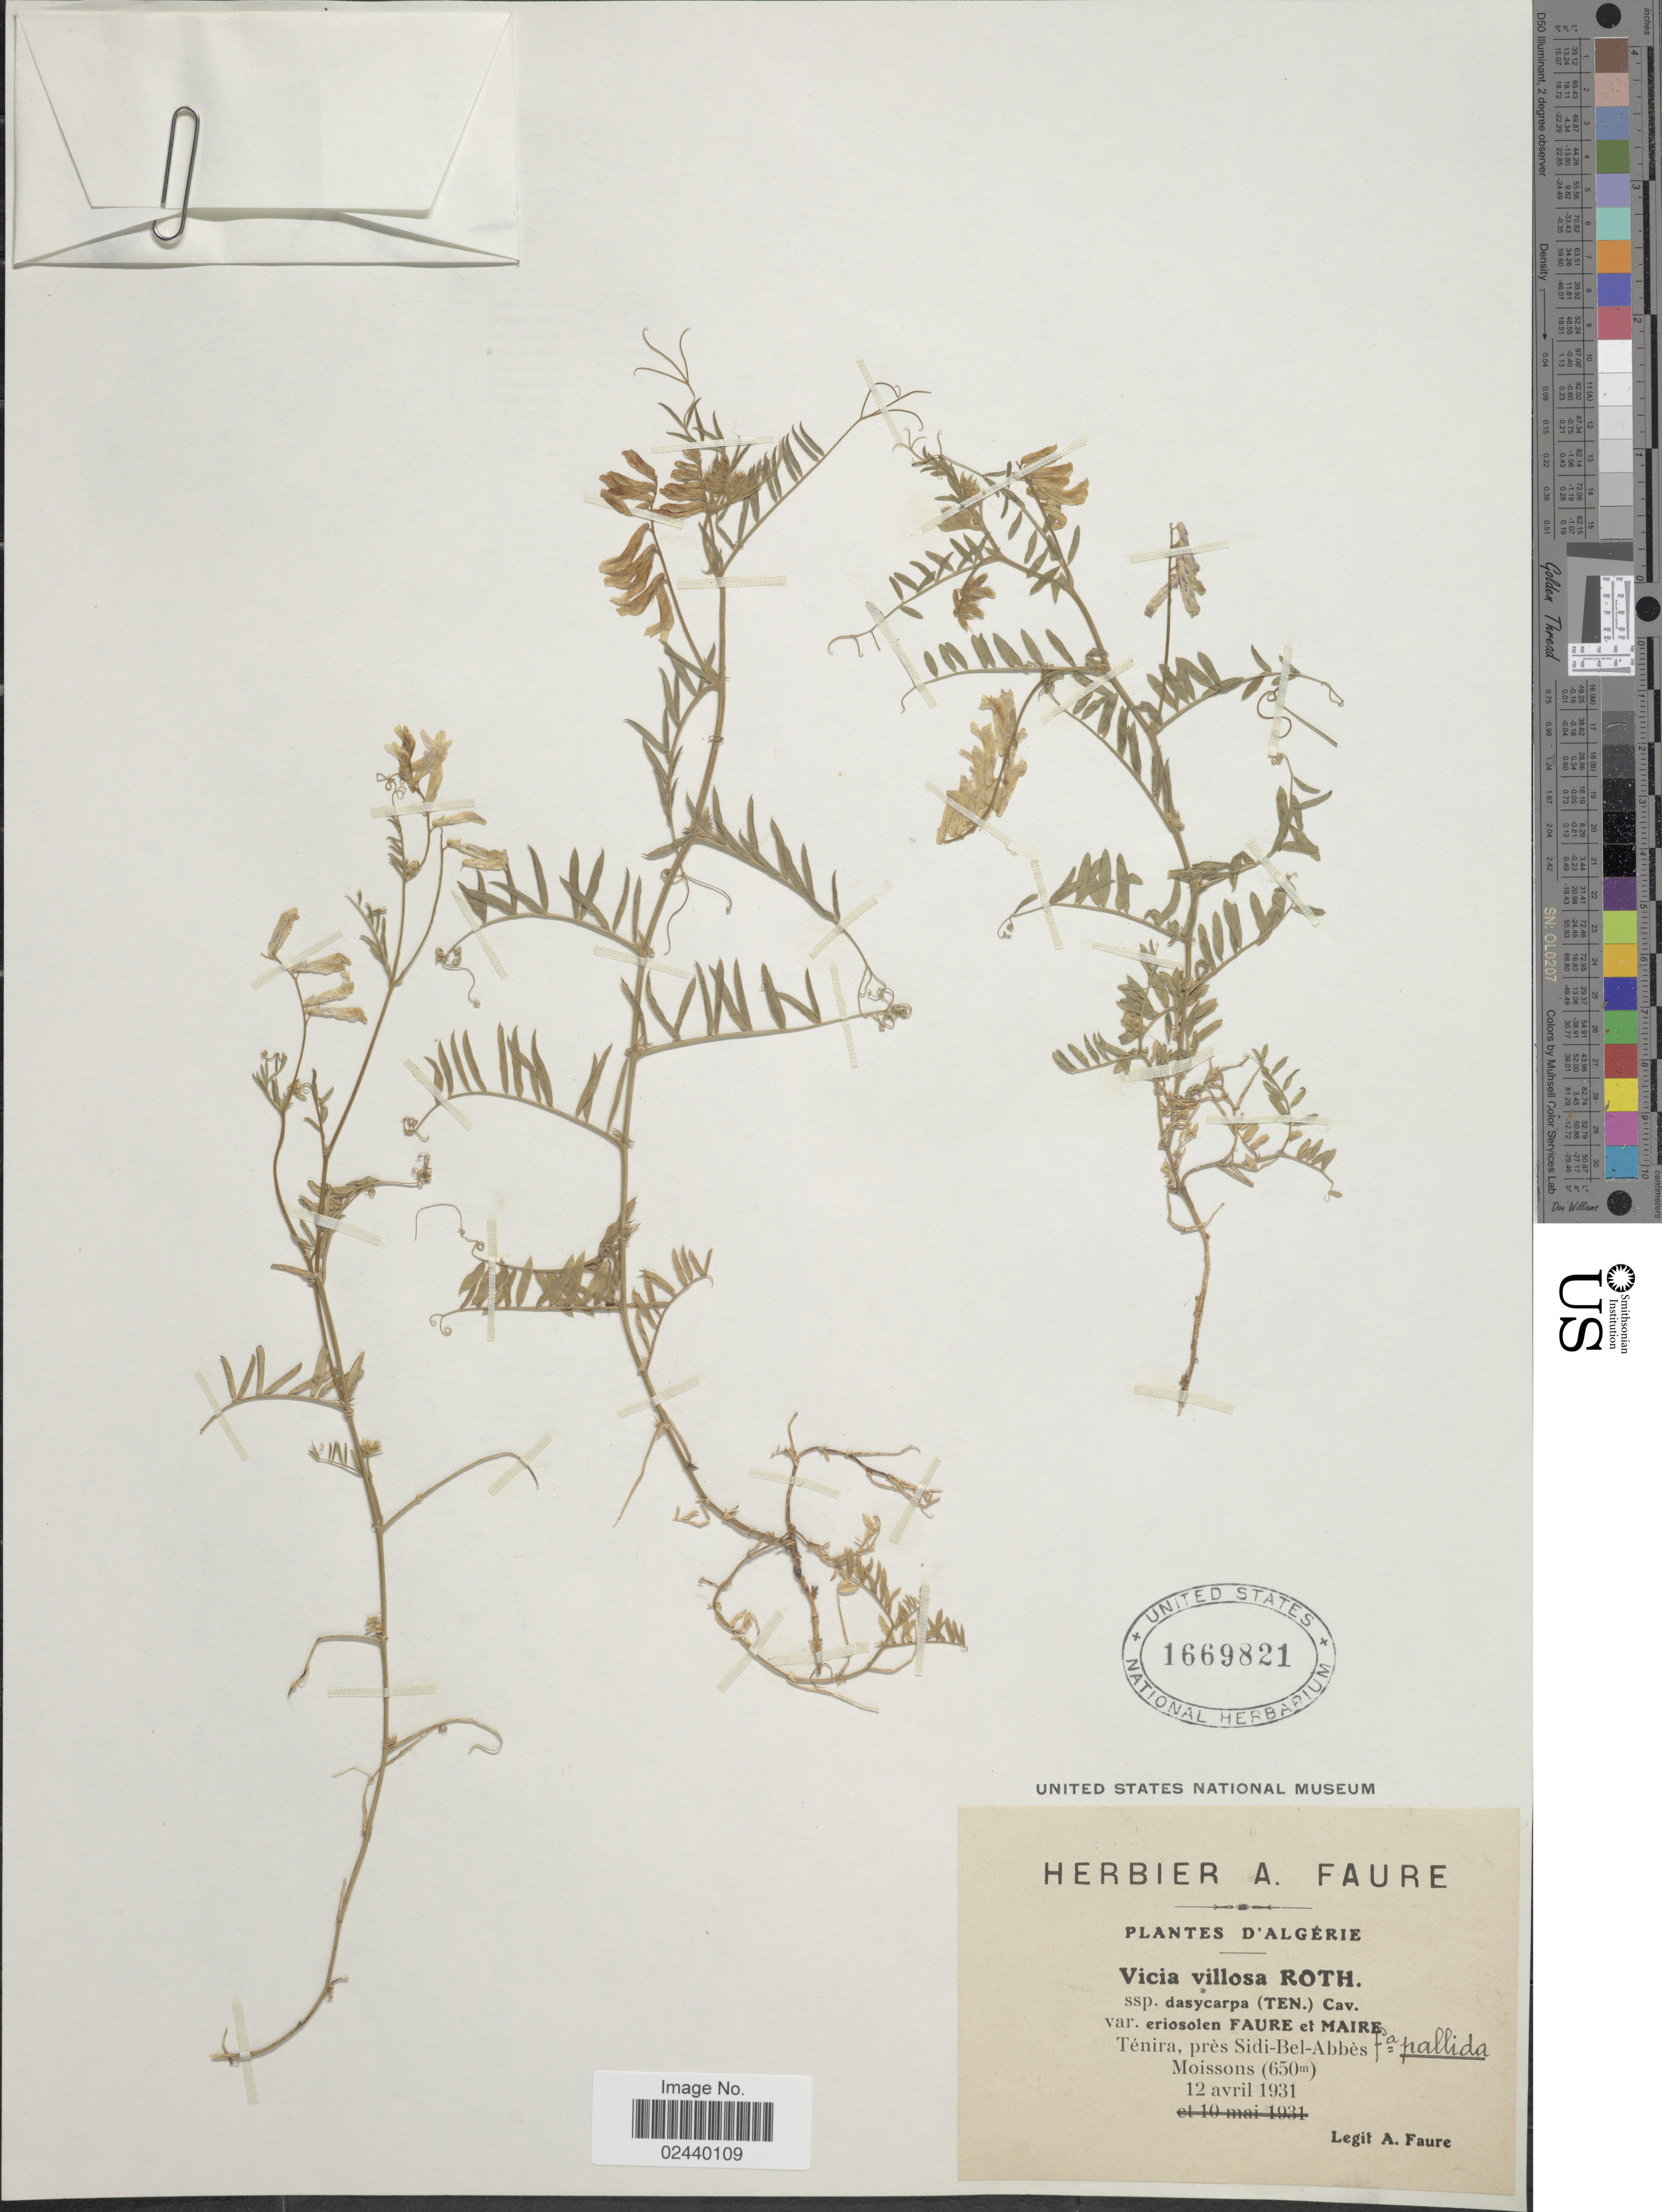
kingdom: Plantae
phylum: Tracheophyta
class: Magnoliopsida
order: Fabales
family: Fabaceae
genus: Vicia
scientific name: Vicia villosa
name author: Roth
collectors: A. Faure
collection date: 1931-04-12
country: Algeria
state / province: Sidi Bel Abbes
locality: D'Algérie, Ténira, près Sidi-Bel-Abbès Fa = pallida, Moissons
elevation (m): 650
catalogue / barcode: US 1669821